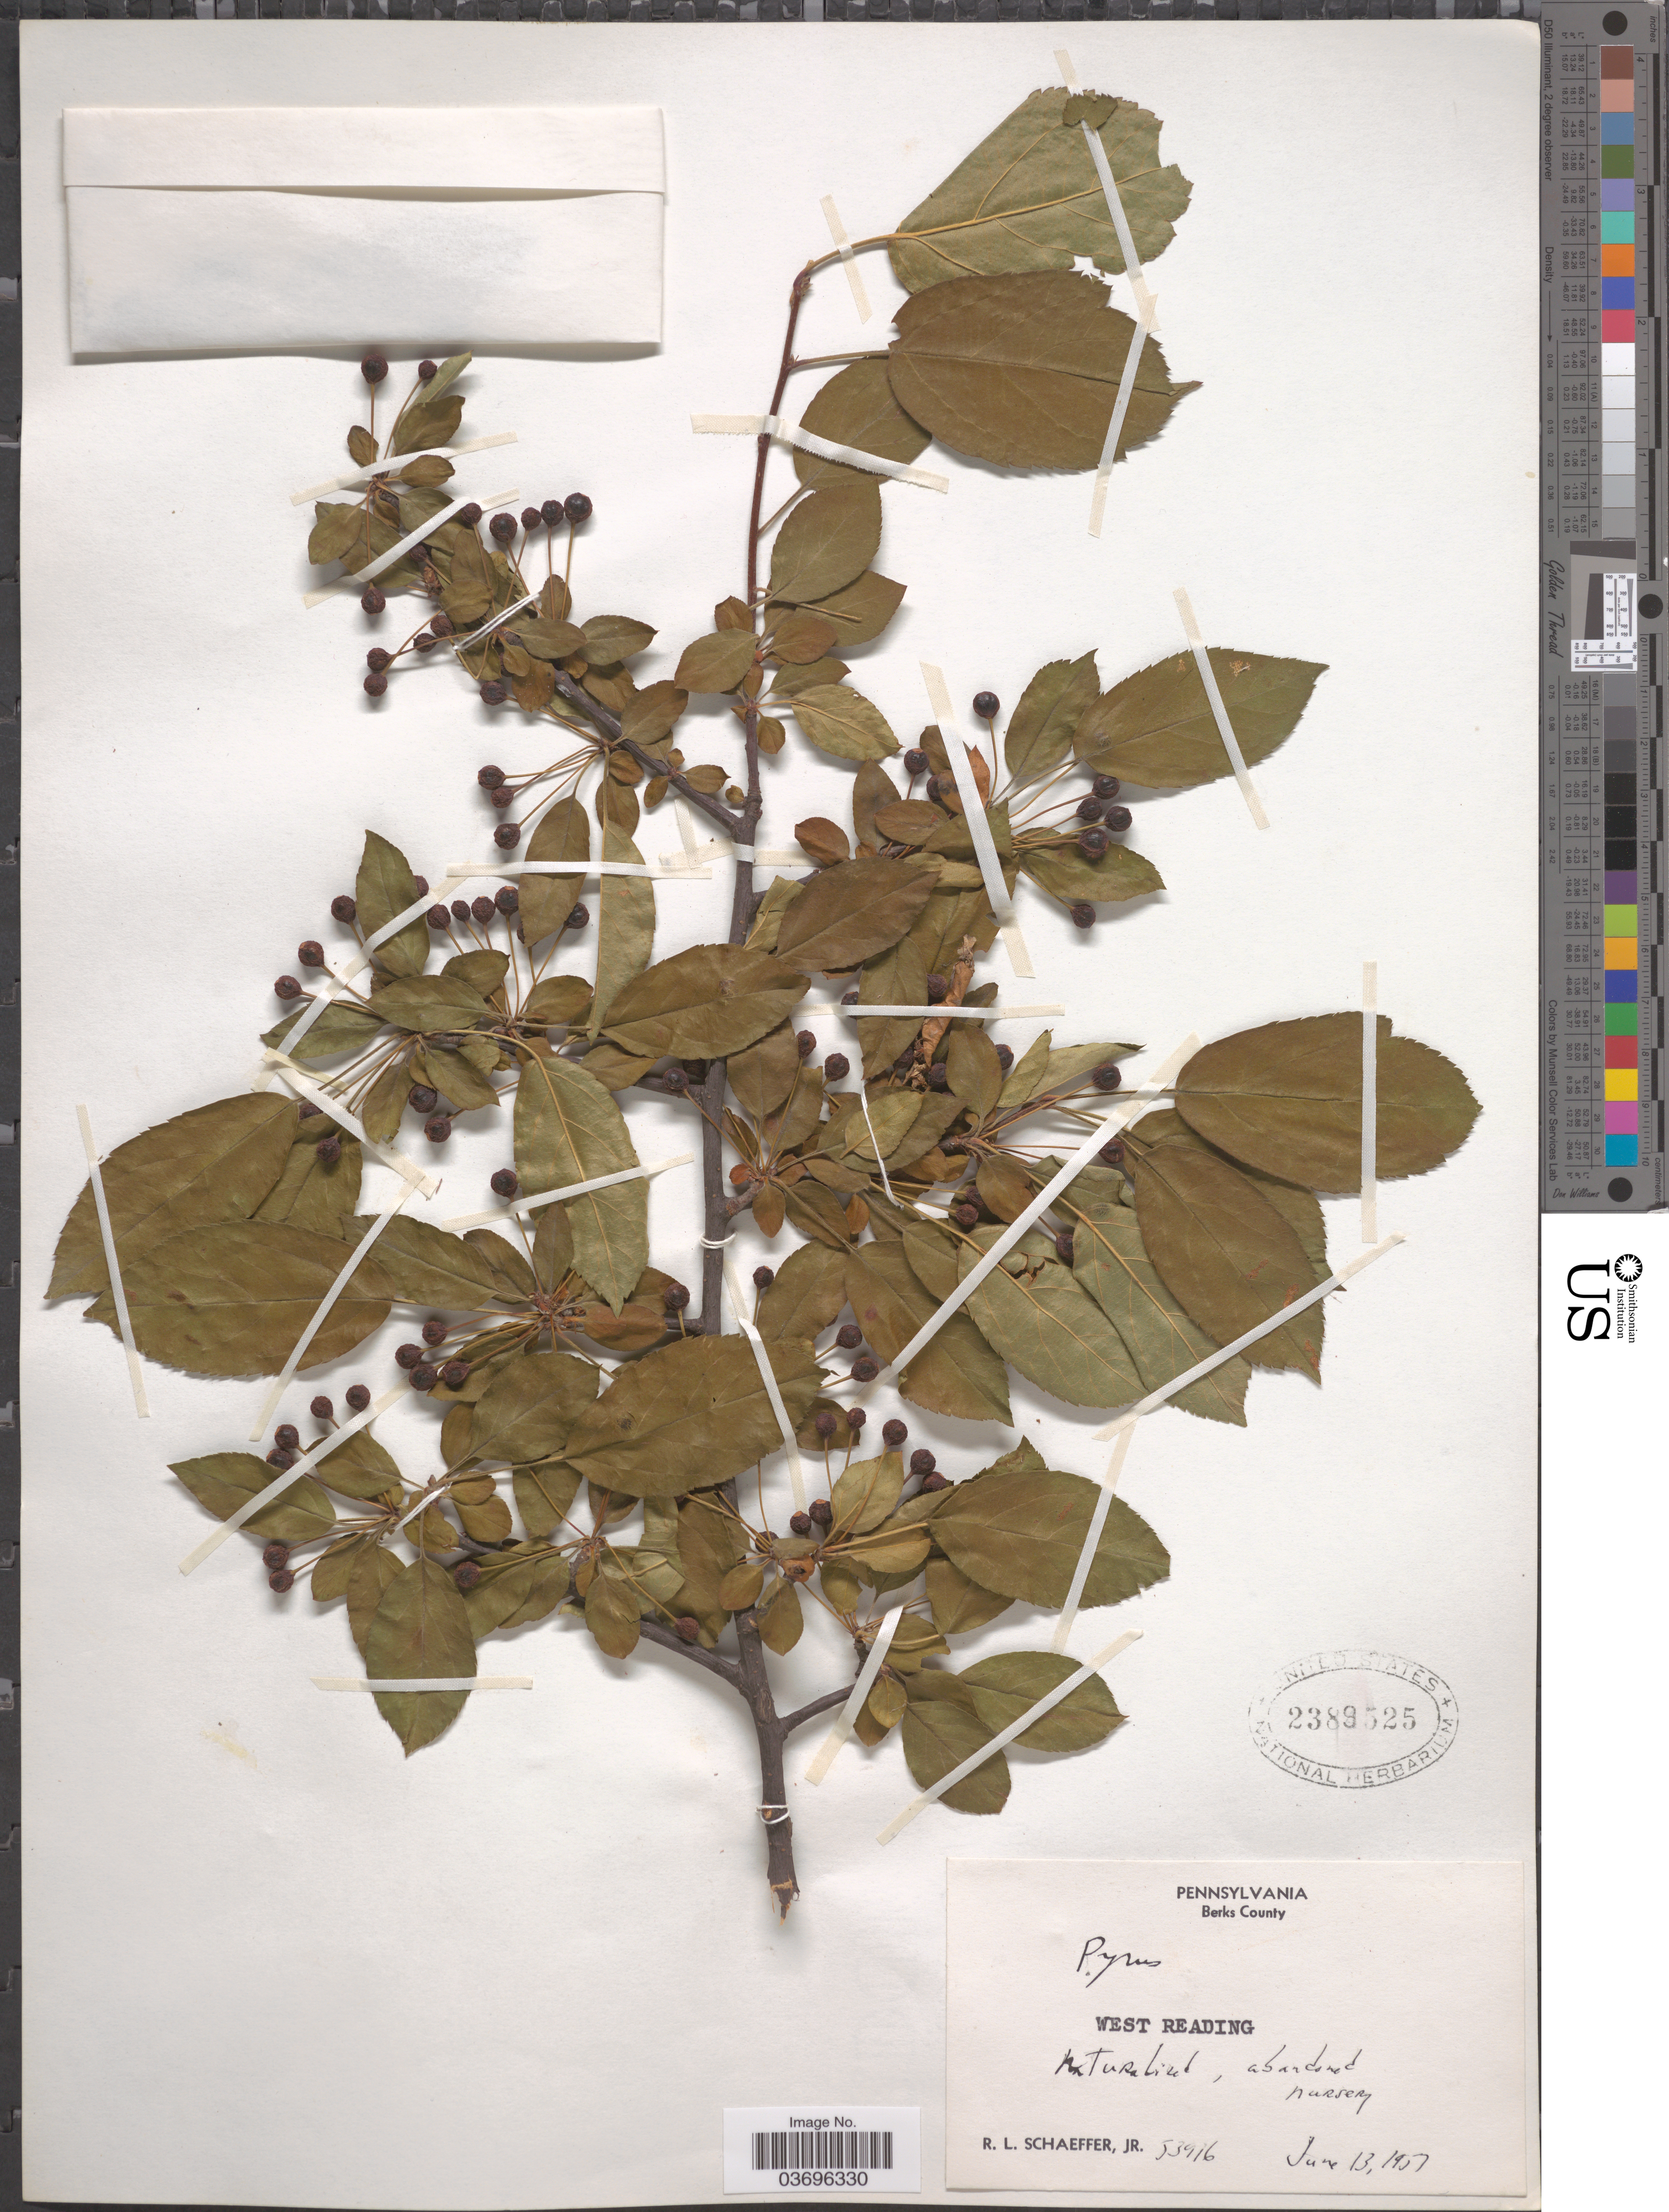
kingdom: Plantae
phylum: Tracheophyta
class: Magnoliopsida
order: Rosales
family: Rosaceae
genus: Pyrus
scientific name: Pyrus sp.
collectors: R. L. Schaeffer Jr.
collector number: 53916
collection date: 1957-06-13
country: United States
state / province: Pennsylvania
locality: Berks County. West Reading. Abandoned nursery.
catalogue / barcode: US 2389525